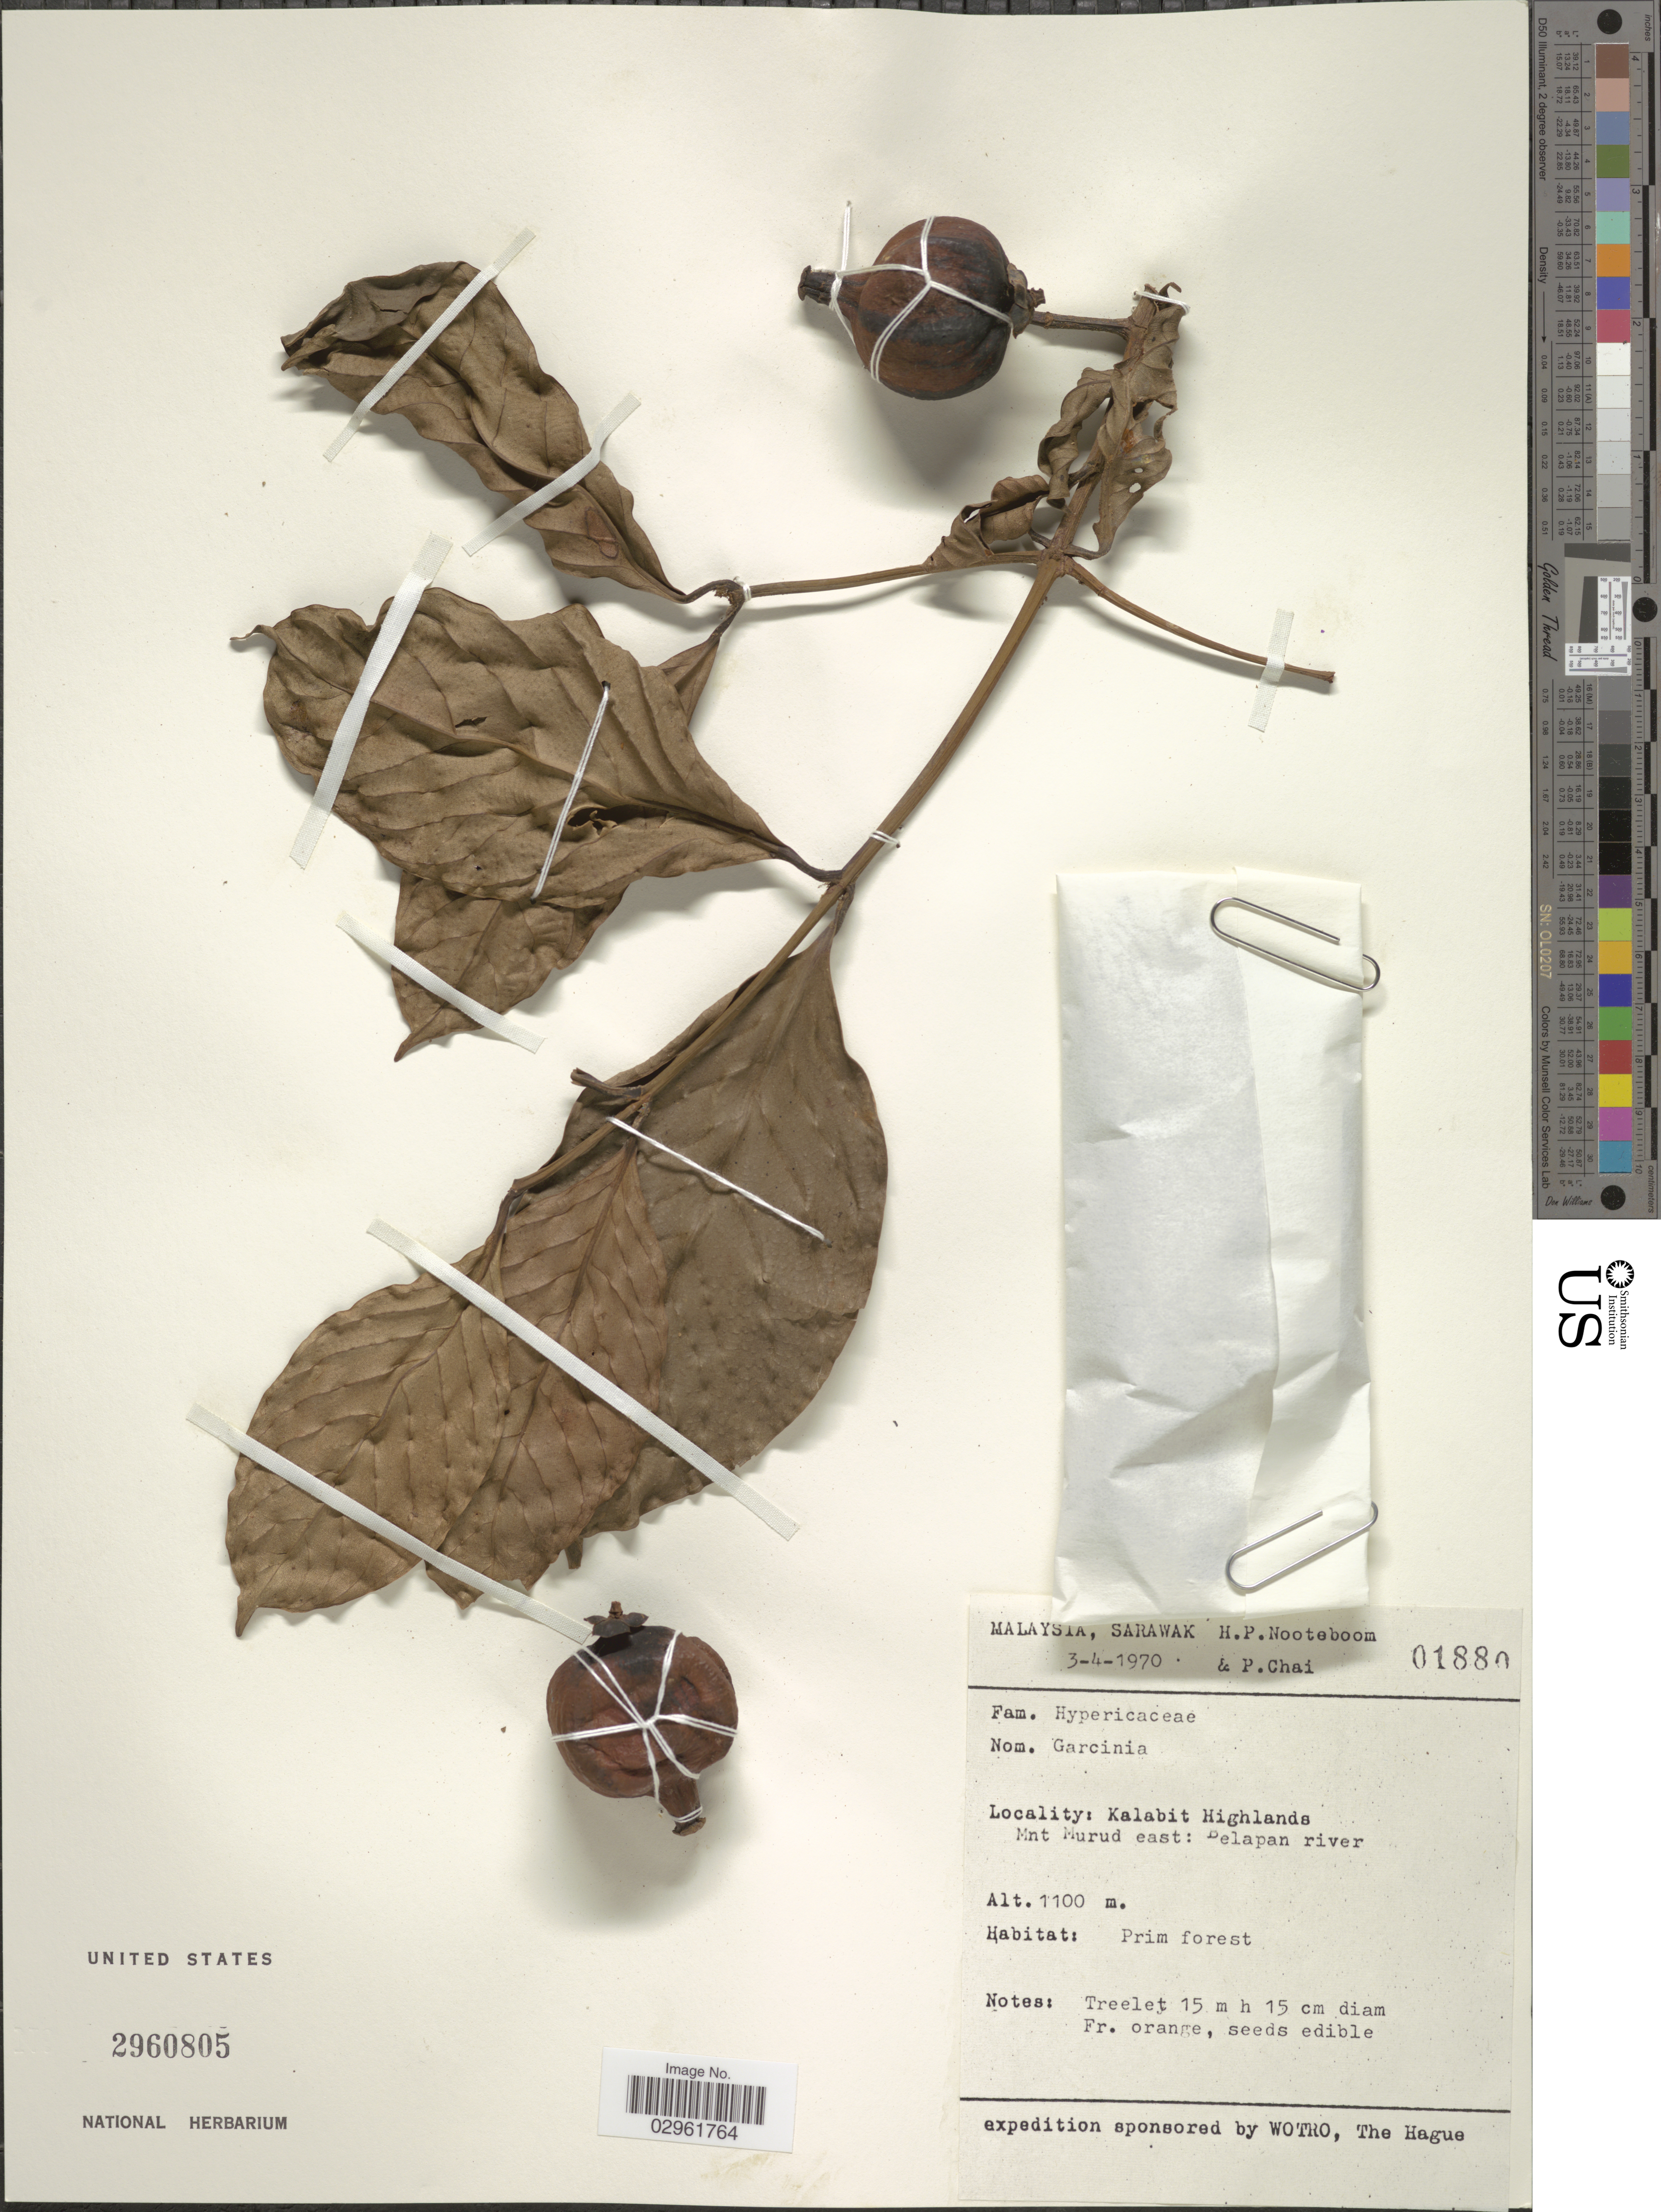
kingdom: Plantae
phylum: Tracheophyta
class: Magnoliopsida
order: Malpighiales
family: Clusiaceae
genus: Garcinia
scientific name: Garcinia sp.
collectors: H. P. Nooteboom & P. Chai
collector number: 01880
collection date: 1970-04-03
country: Malaysia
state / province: Sarawak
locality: Kalabit Highlands. Mnt Murud east: Belapan river.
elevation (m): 1100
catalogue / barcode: US 2960805